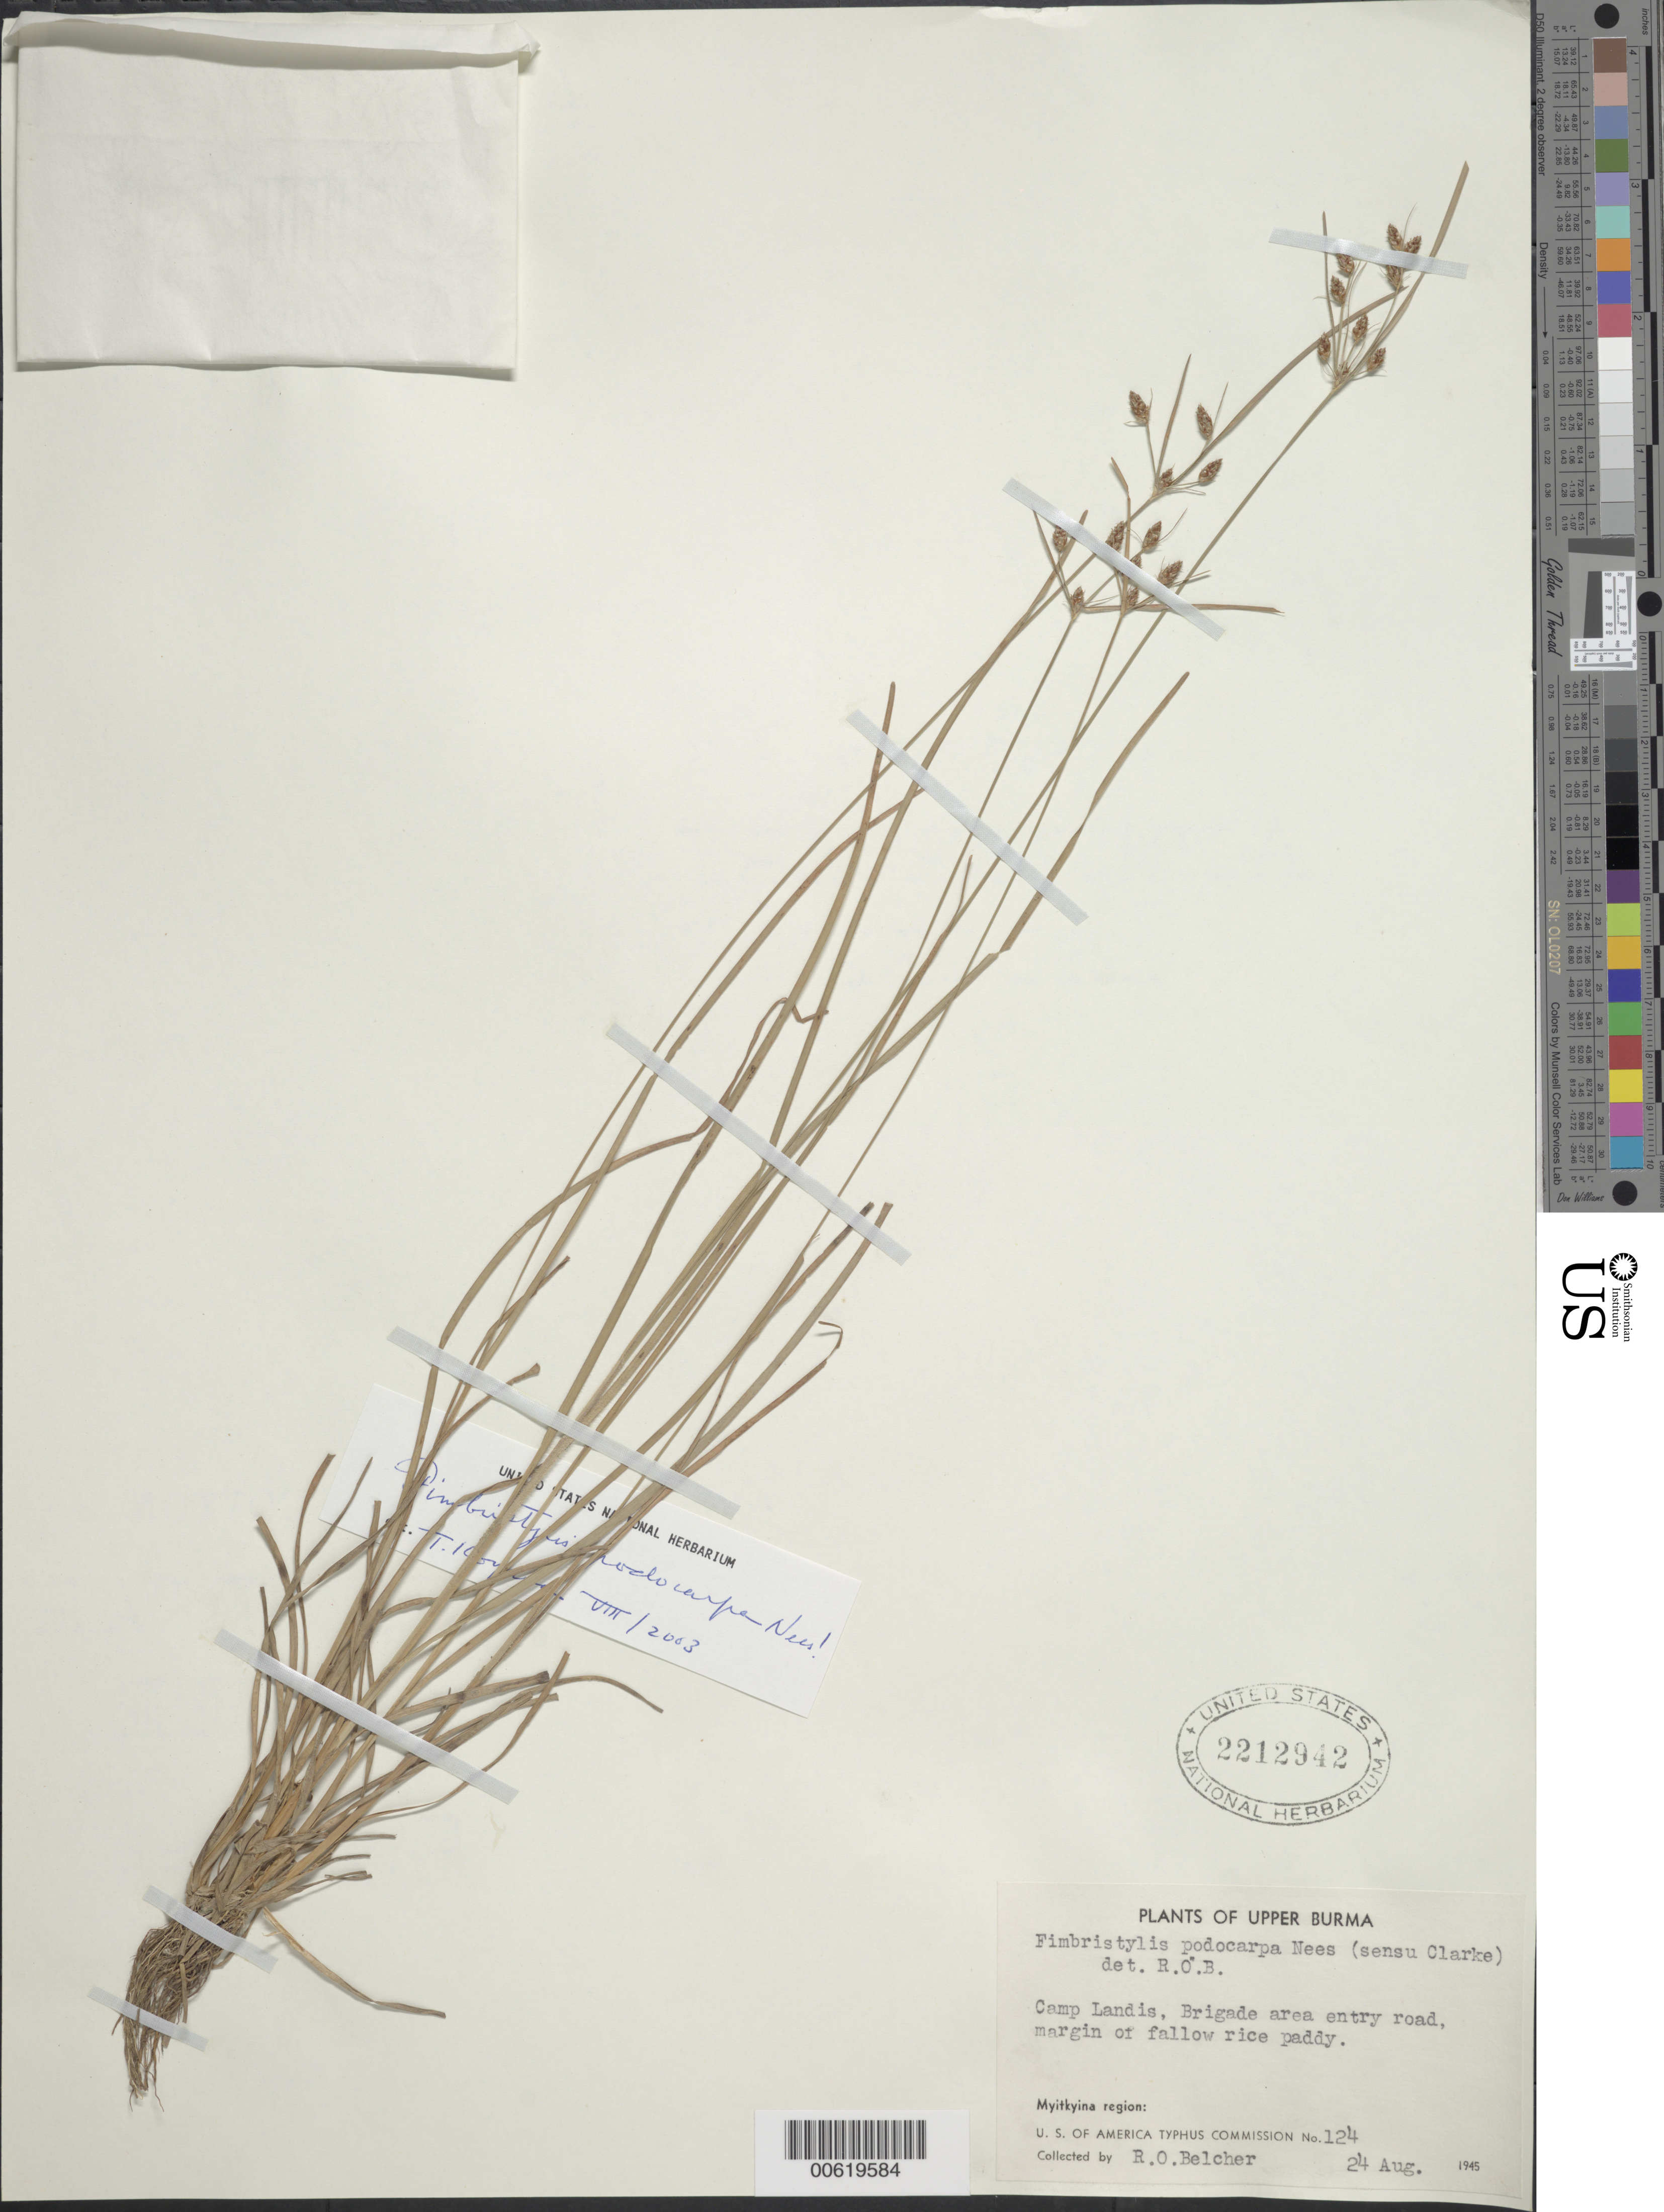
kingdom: Plantae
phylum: Tracheophyta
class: Liliopsida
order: Poales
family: Cyperaceae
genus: Fimbristylis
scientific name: Fimbristylis podocarpa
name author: Nees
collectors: R. Belcher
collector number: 124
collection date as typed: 24 Aug 1945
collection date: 1945-08-24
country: Myanmar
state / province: Kachin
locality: Myitkyina region: Camp Landis, brigade area entry road.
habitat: Margin of fallow rice paddy.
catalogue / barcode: US 2212942